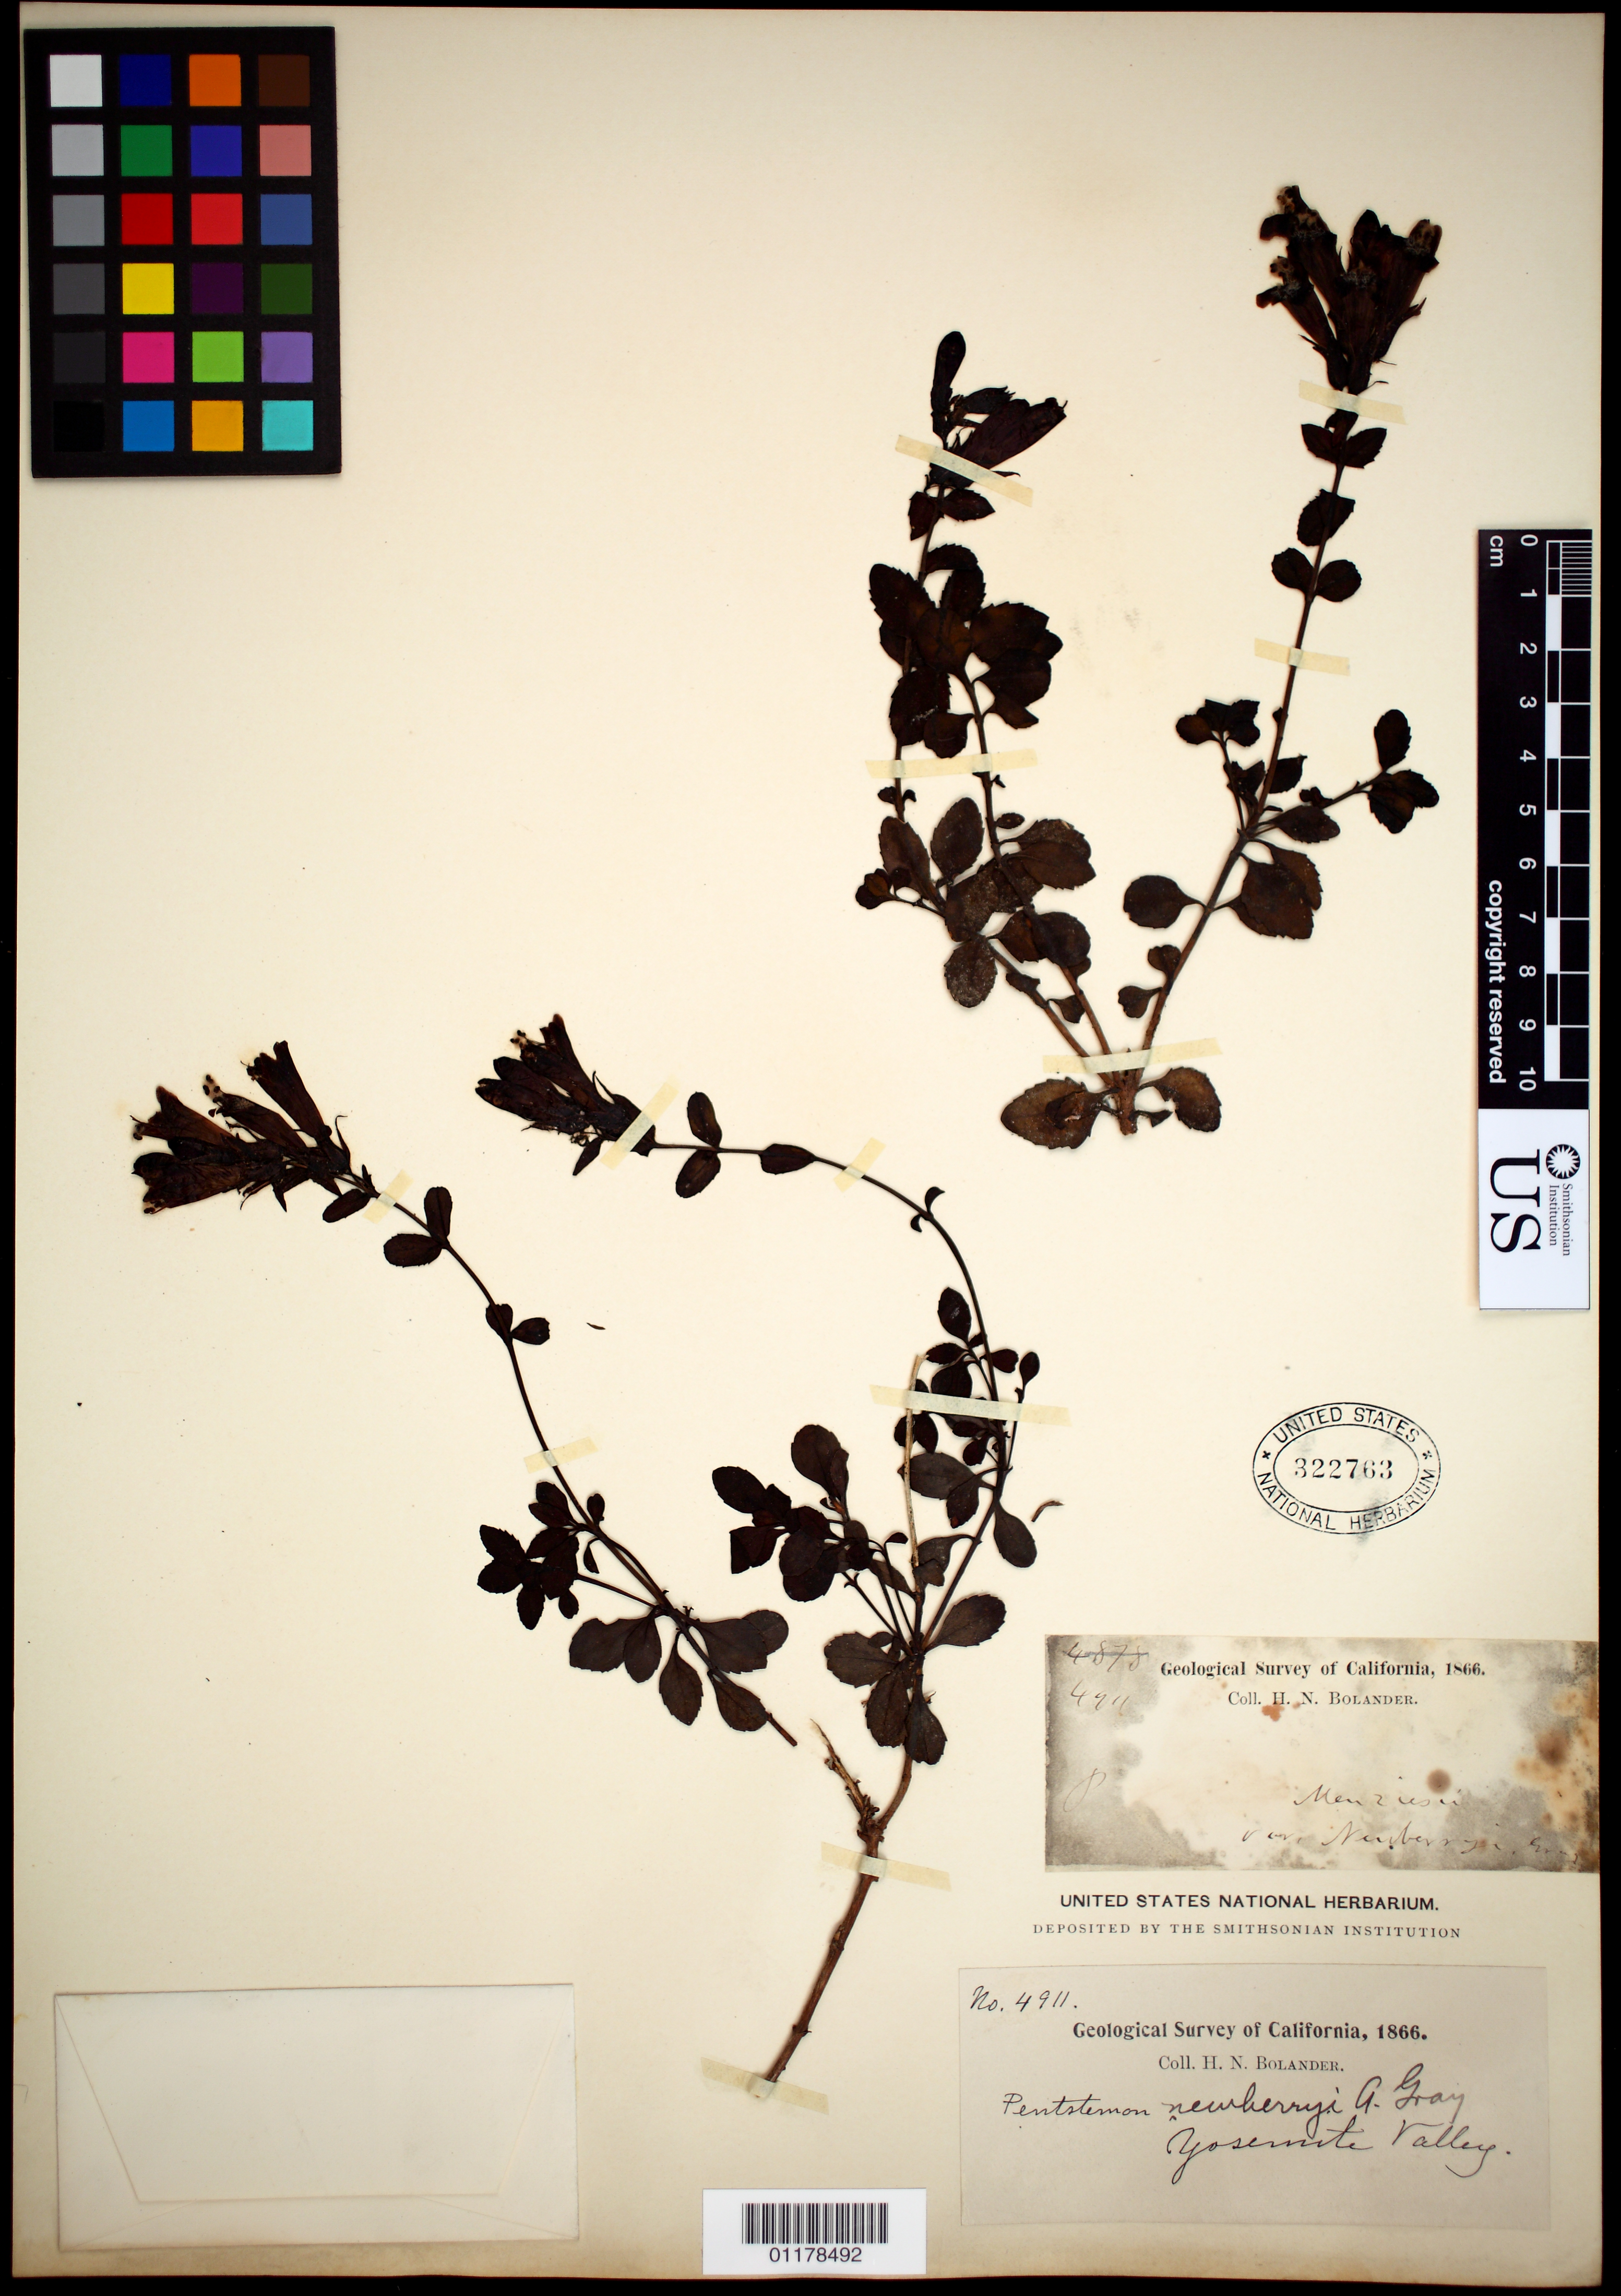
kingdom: Plantae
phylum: Tracheophyta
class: Magnoliopsida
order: Lamiales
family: Plantaginaceae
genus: Penstemon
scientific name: Penstemon newberryi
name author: A. Gray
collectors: H. Bolander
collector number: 4911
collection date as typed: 1866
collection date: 1866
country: United States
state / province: California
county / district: Mariposa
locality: Yosemite Valley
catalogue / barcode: US 322763